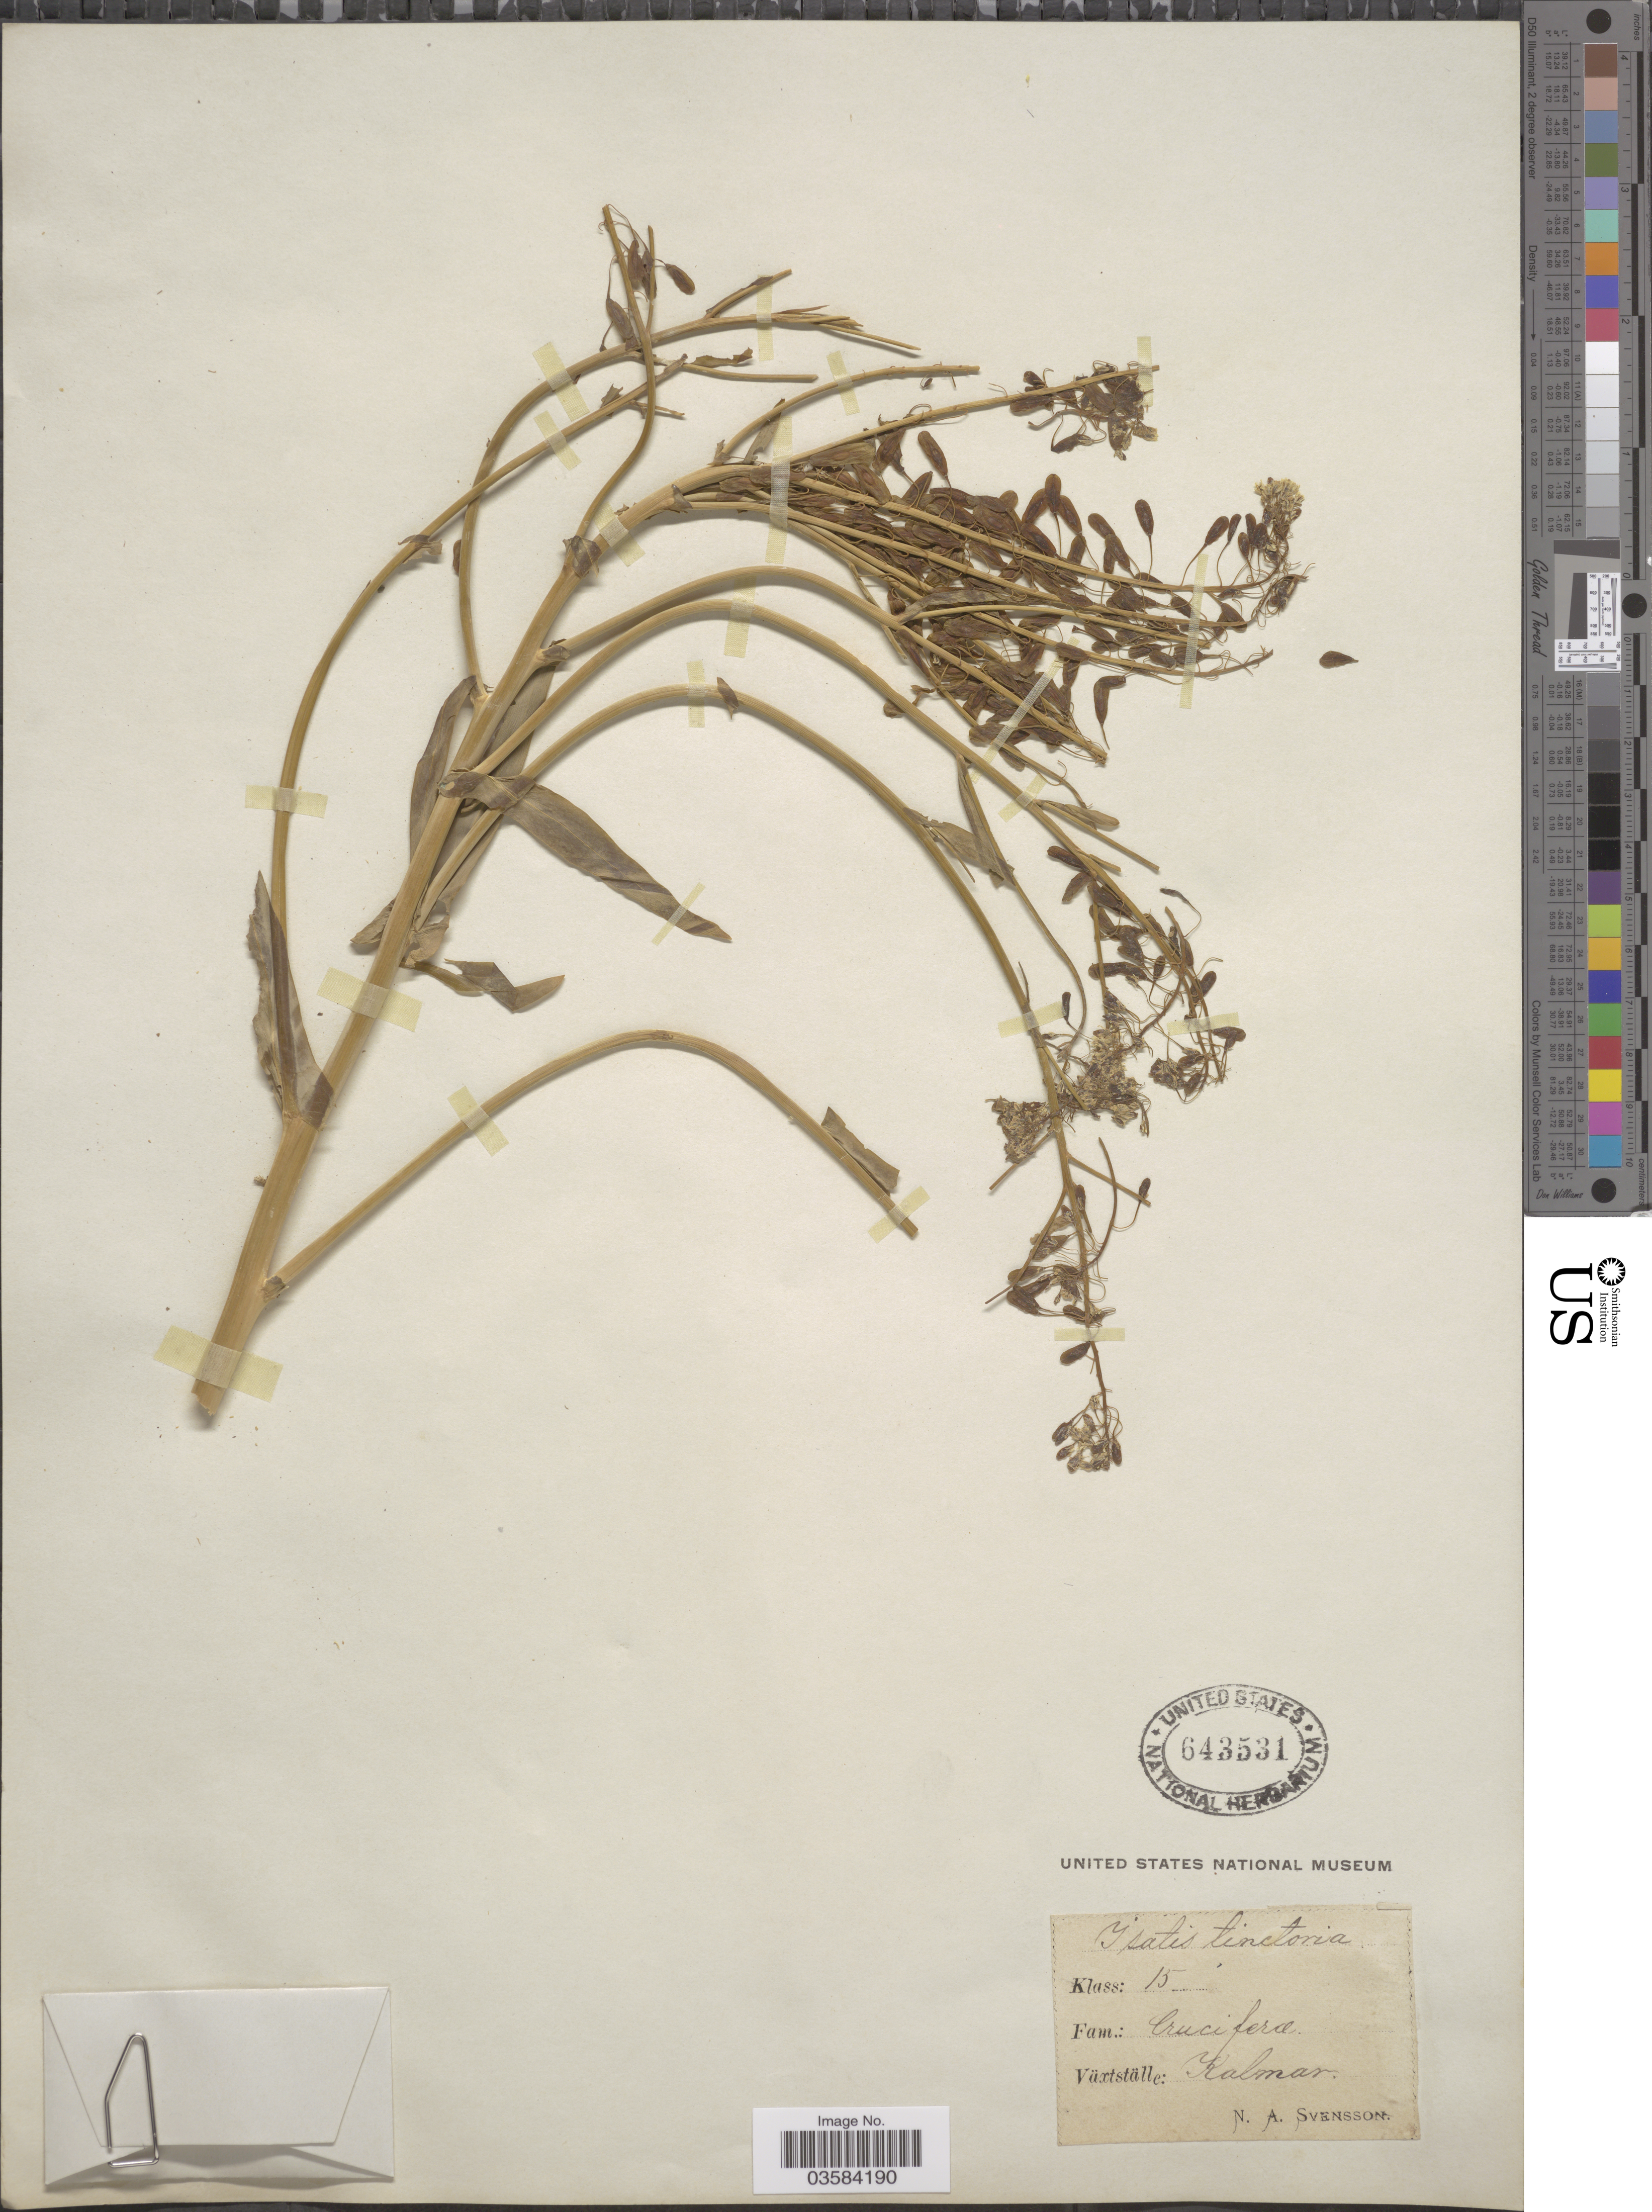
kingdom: Plantae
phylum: Tracheophyta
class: Magnoliopsida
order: Brassicales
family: Brassicaceae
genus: Isatis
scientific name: Isatis tinctoria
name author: L.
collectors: N. Svensson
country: Sweden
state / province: Kalmar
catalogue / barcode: US 643531